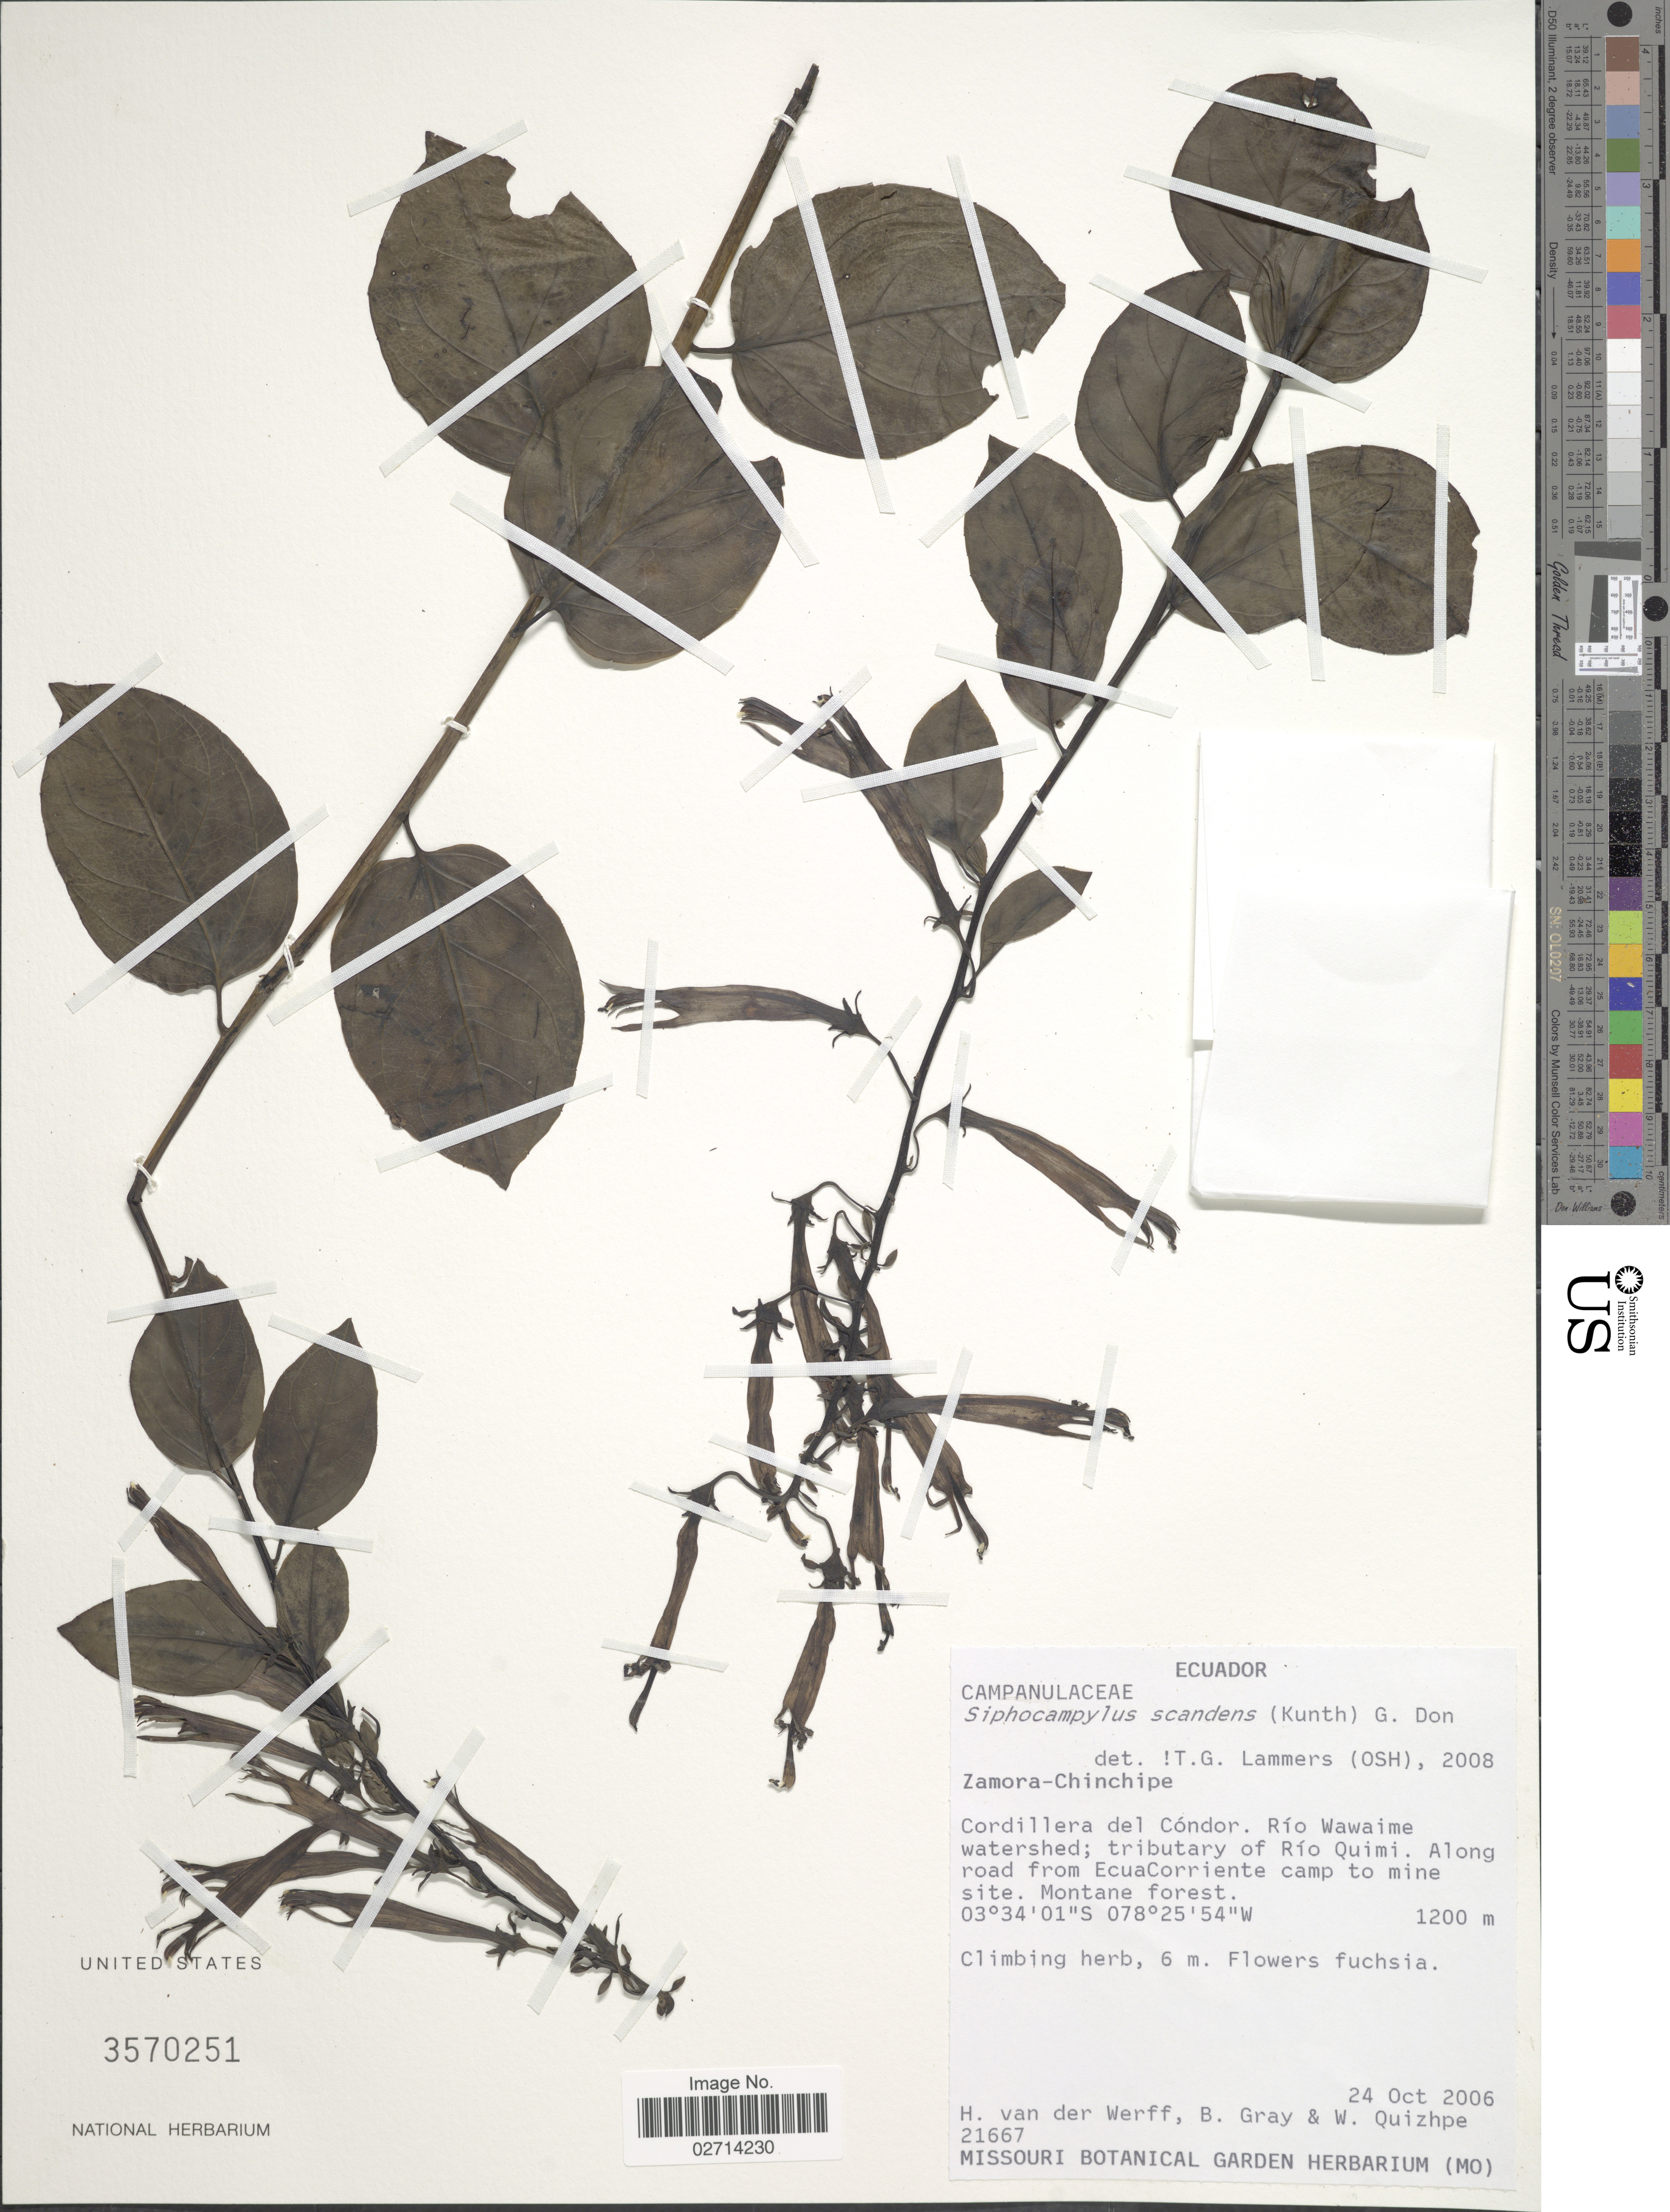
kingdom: Plantae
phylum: Tracheophyta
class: Magnoliopsida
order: Asterales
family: Campanulaceae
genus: Siphocampylus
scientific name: Siphocampylus scandens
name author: (Kunth) G. Don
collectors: H. van der Werff, B. Gray & W. Quizhpe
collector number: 21667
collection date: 2006-10-24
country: Ecuador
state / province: Zamora-Chinchipe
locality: Cordillera del Condor, Rio Wawaime watershed; tributary of Rio Quimi, along road from EcuaCorriente camp to mine site.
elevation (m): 1200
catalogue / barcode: US 3570251